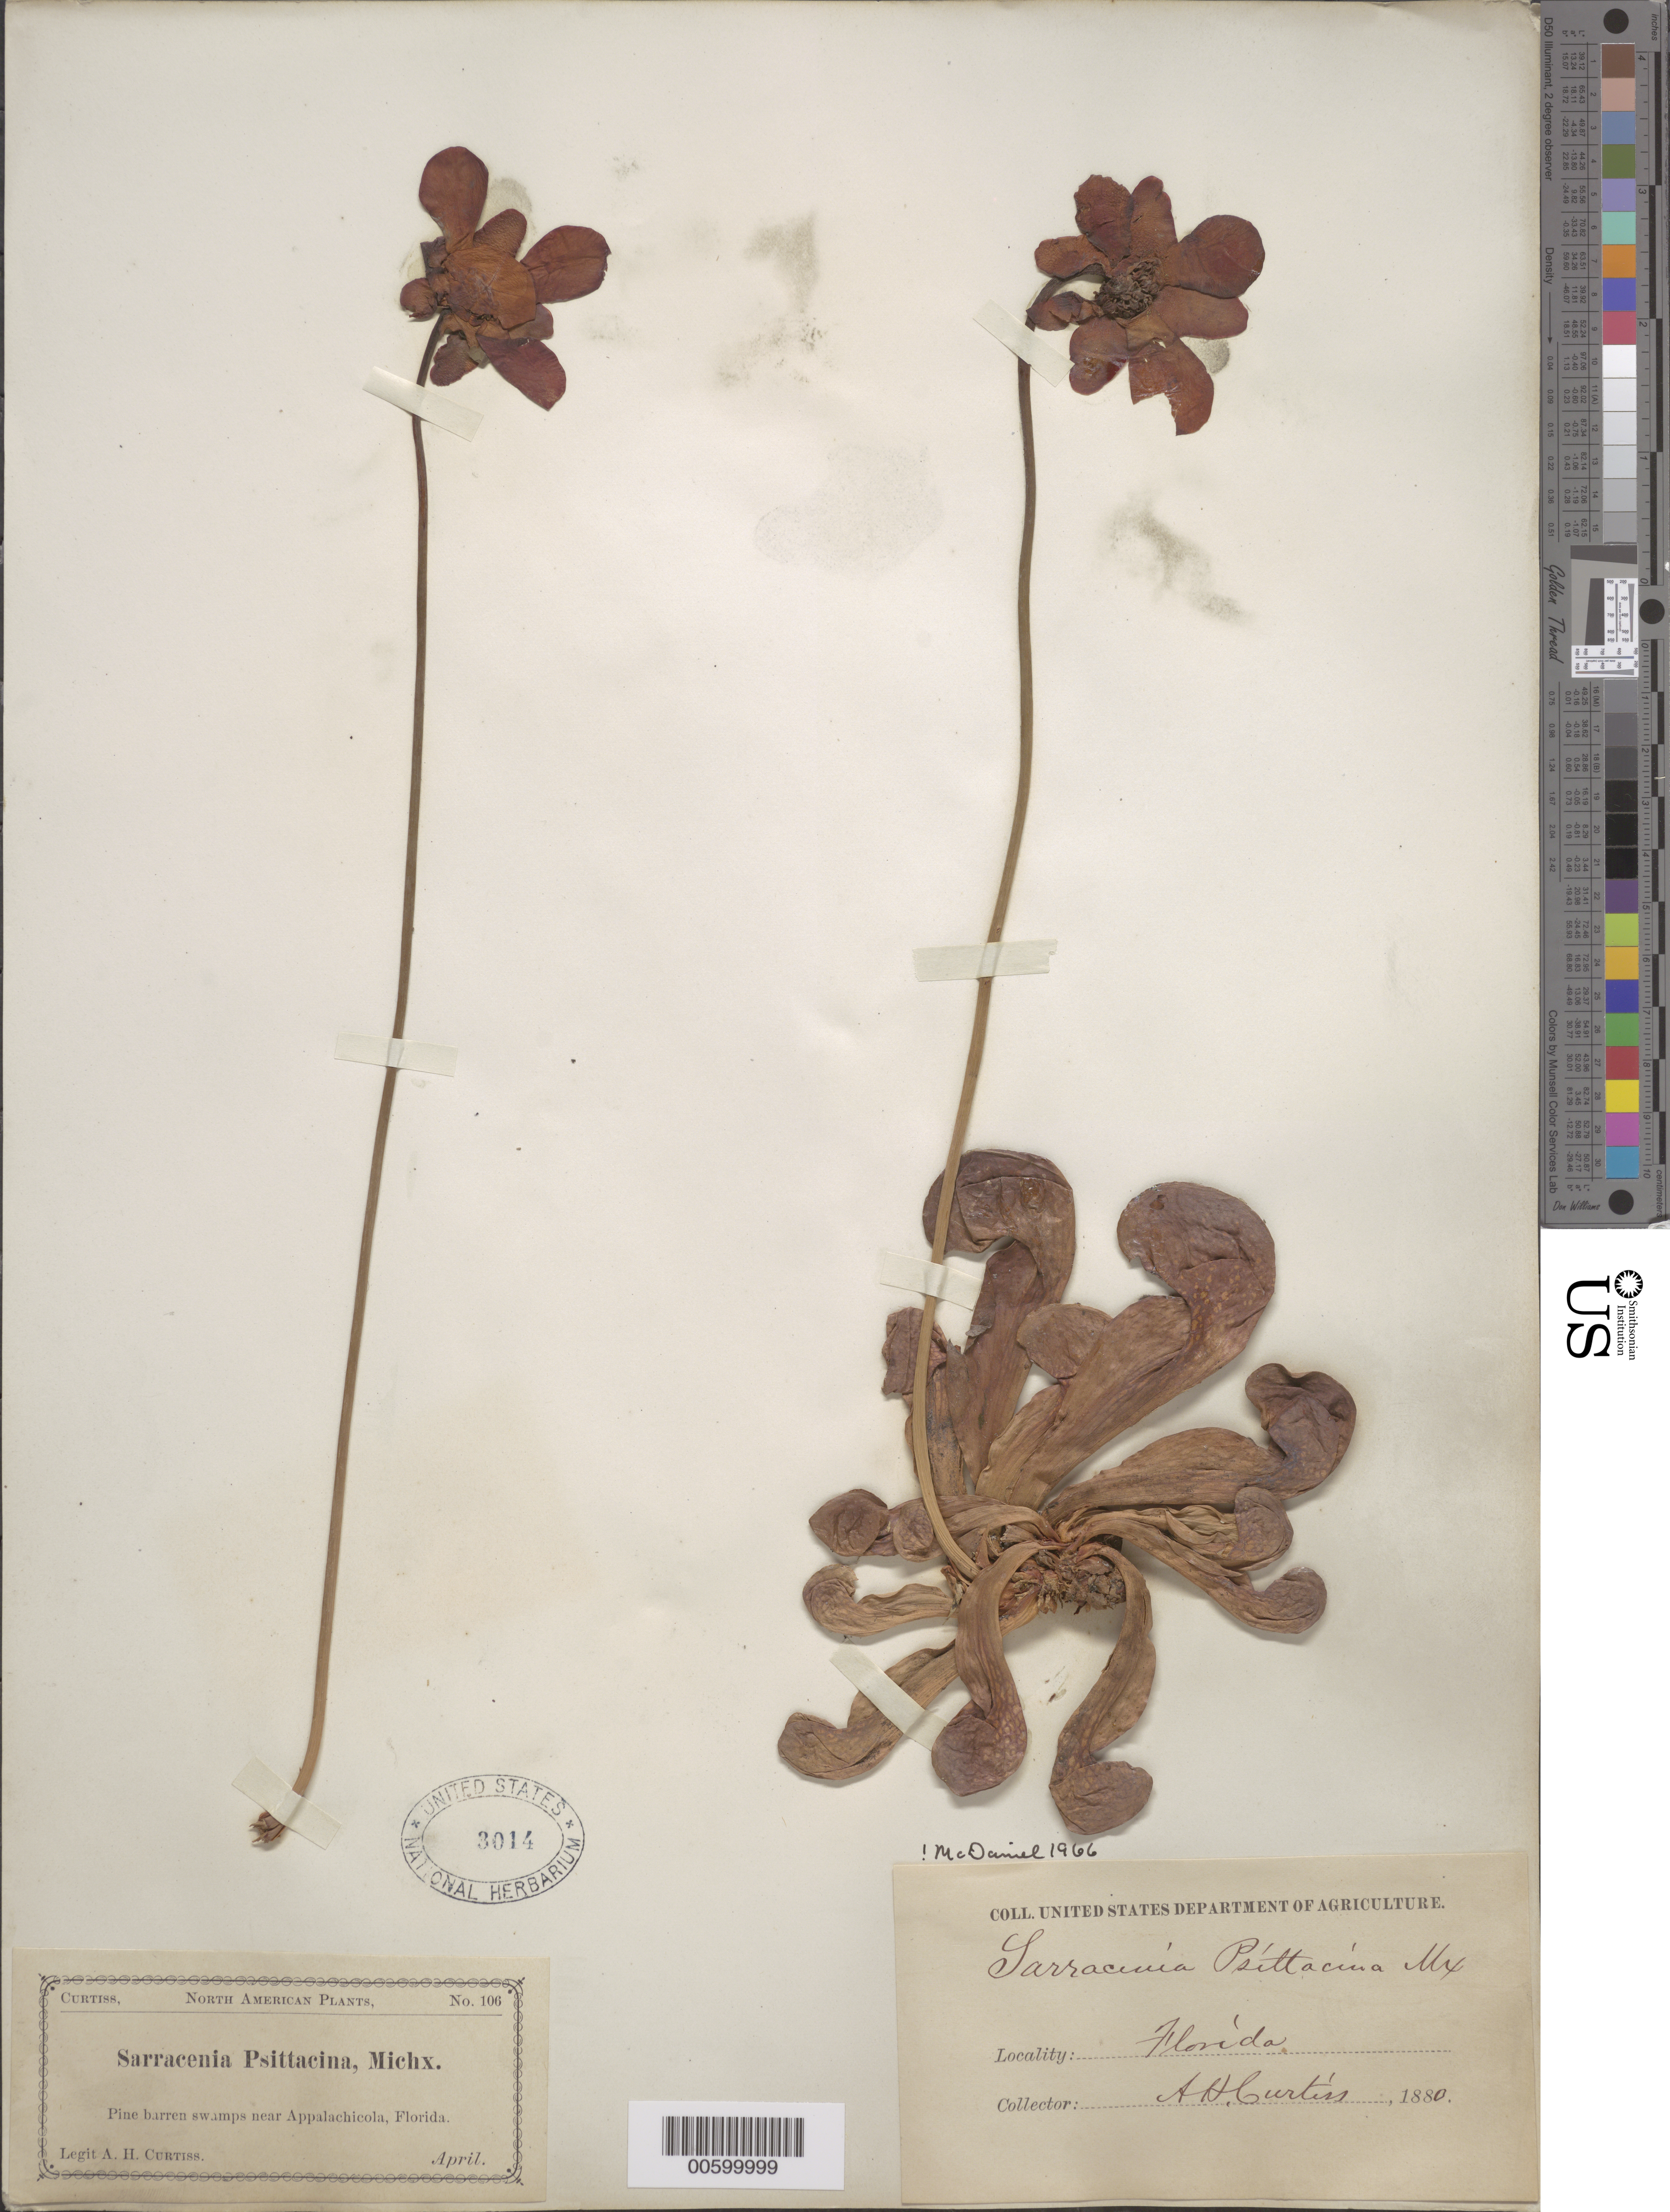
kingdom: Plantae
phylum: Tracheophyta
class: Magnoliopsida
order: Fabales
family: Fabaceae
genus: Platymiscium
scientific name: Platymiscium pleiostachyum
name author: Donn. Sm.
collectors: A. H. Curtiss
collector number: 106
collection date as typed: Apr 1880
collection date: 1880-04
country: United States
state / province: Florida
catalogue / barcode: US 3014